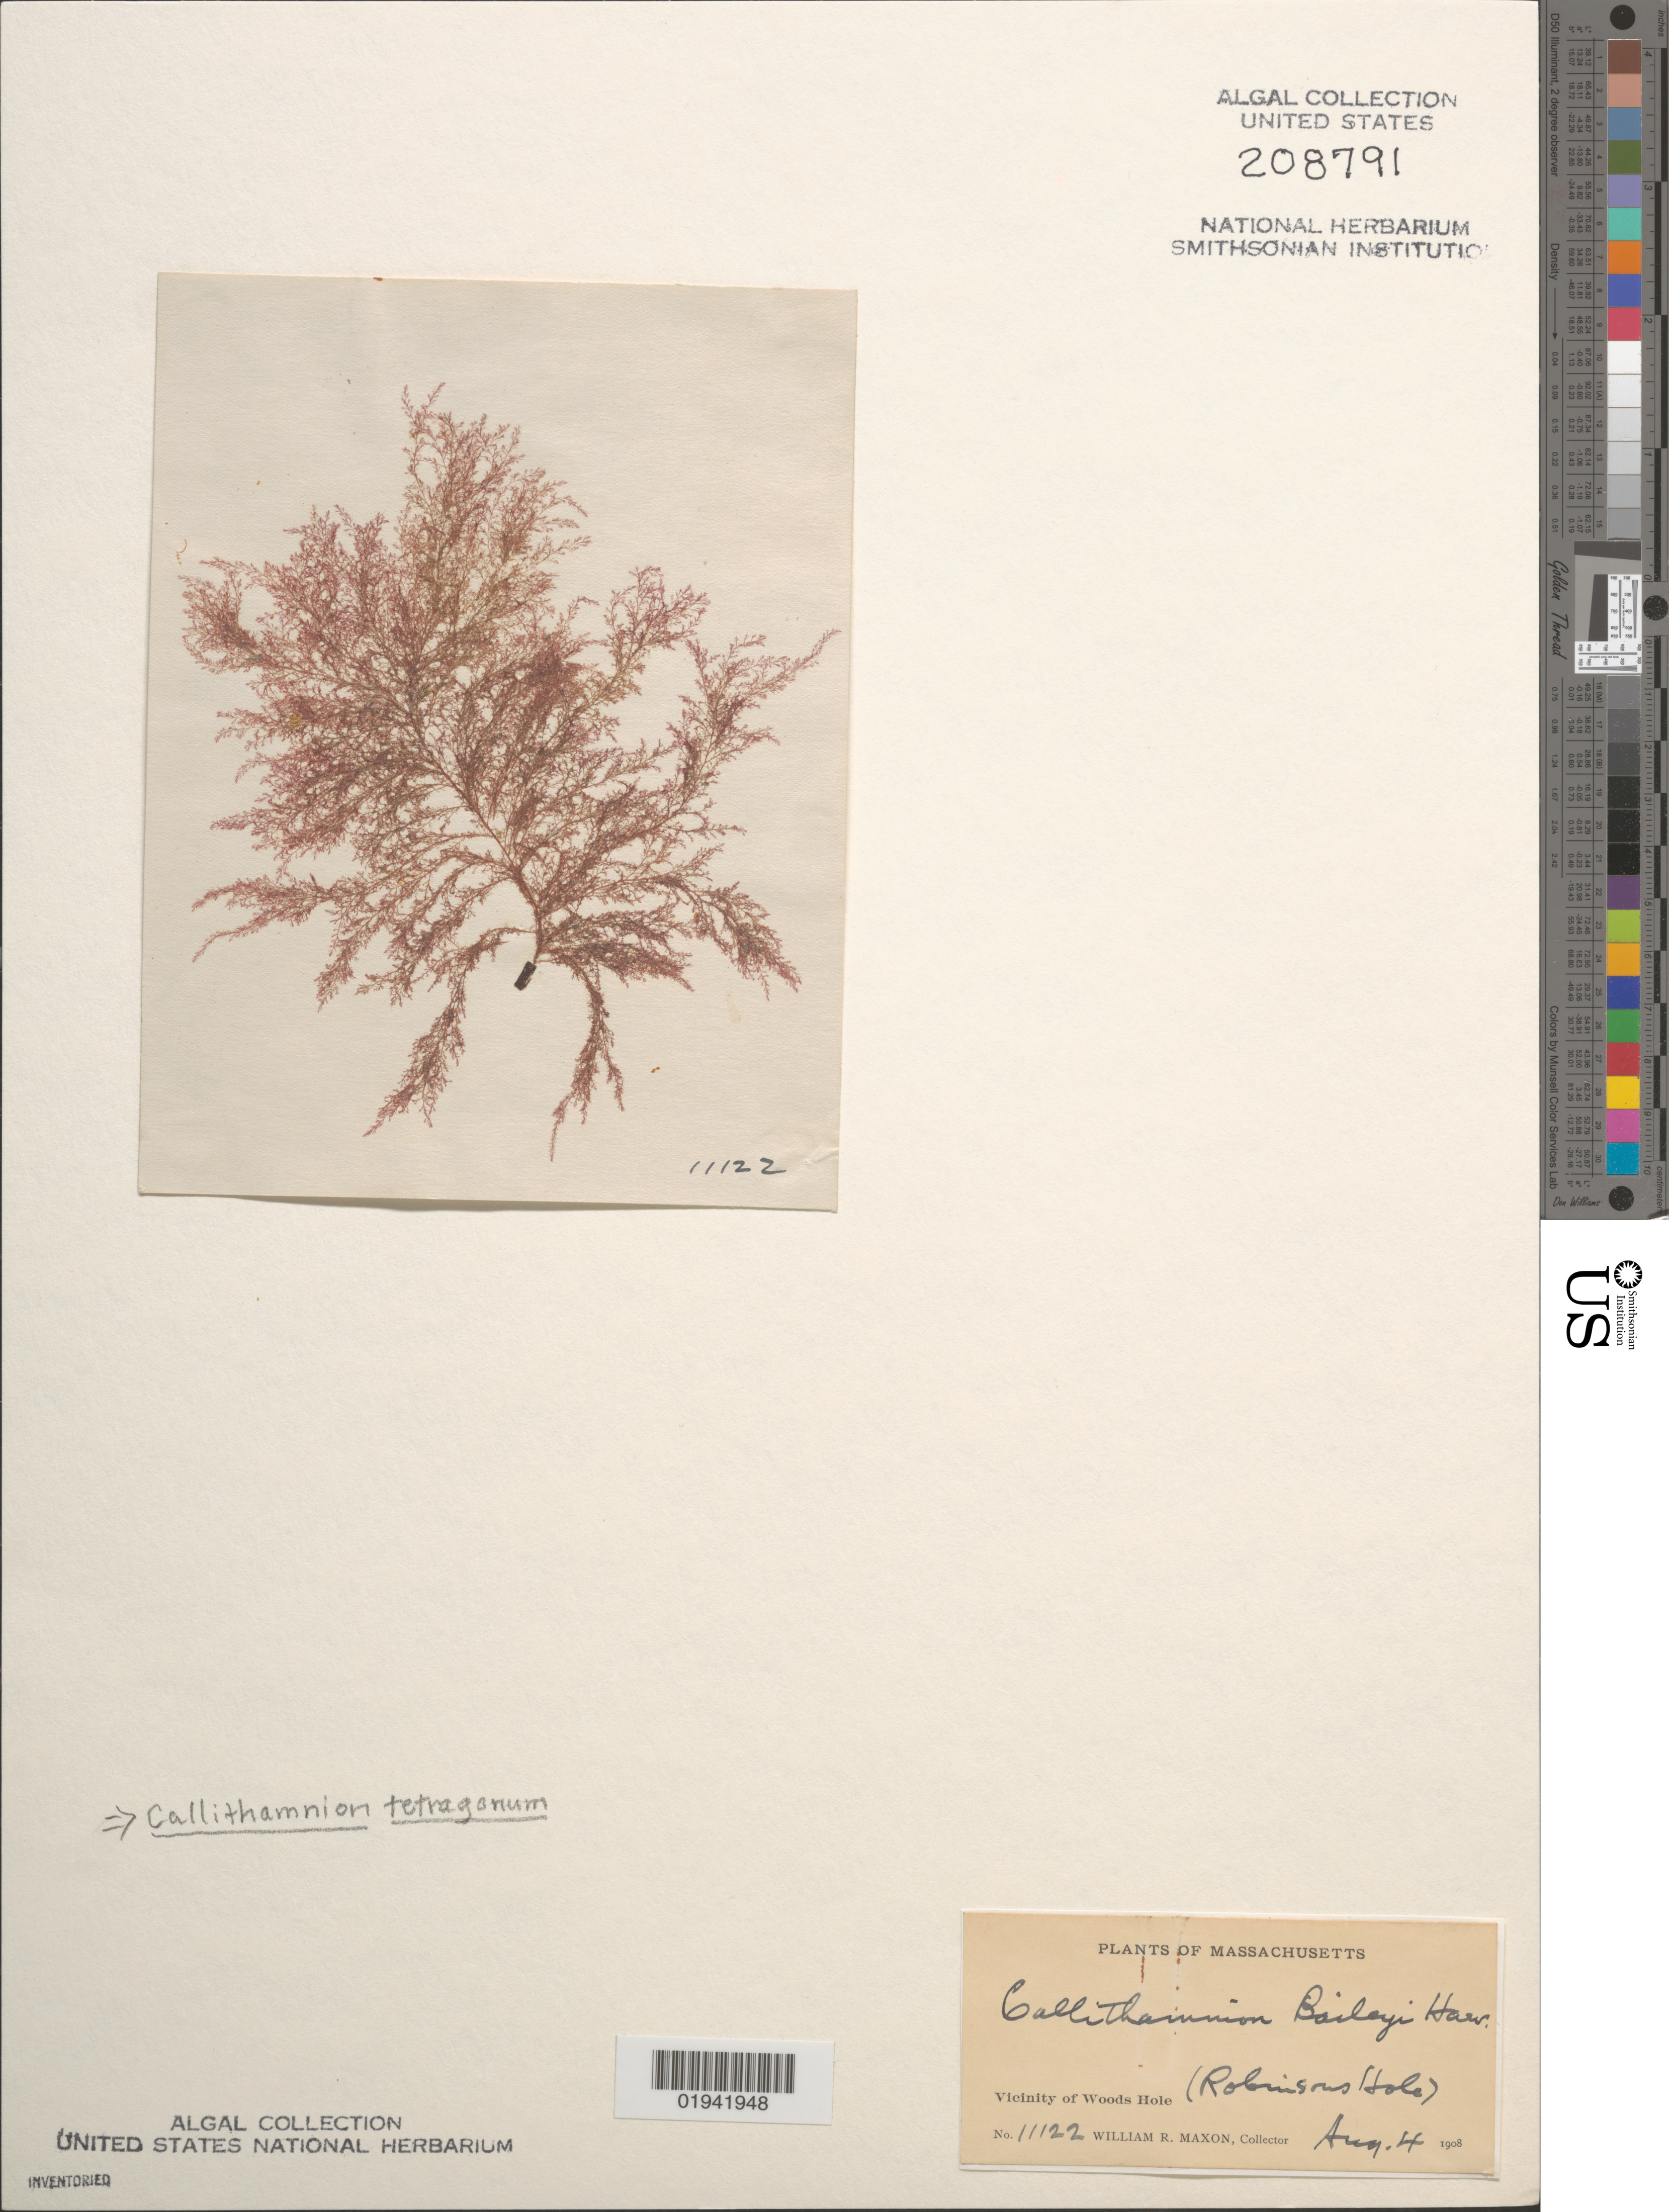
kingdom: Plantae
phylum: Rhodophyta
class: Florideophyceae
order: Ceramiales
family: Callithamniaceae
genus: Callithamnion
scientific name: Callithamnion tetragonum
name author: (With.) S.F. Gray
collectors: W. R. Maxon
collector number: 11122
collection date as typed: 04 Aug 1908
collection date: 1908-08-04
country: United States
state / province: Massachusetts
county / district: Barnstable County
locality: Robinsons Hole, Woods Hole area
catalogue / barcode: US 208791